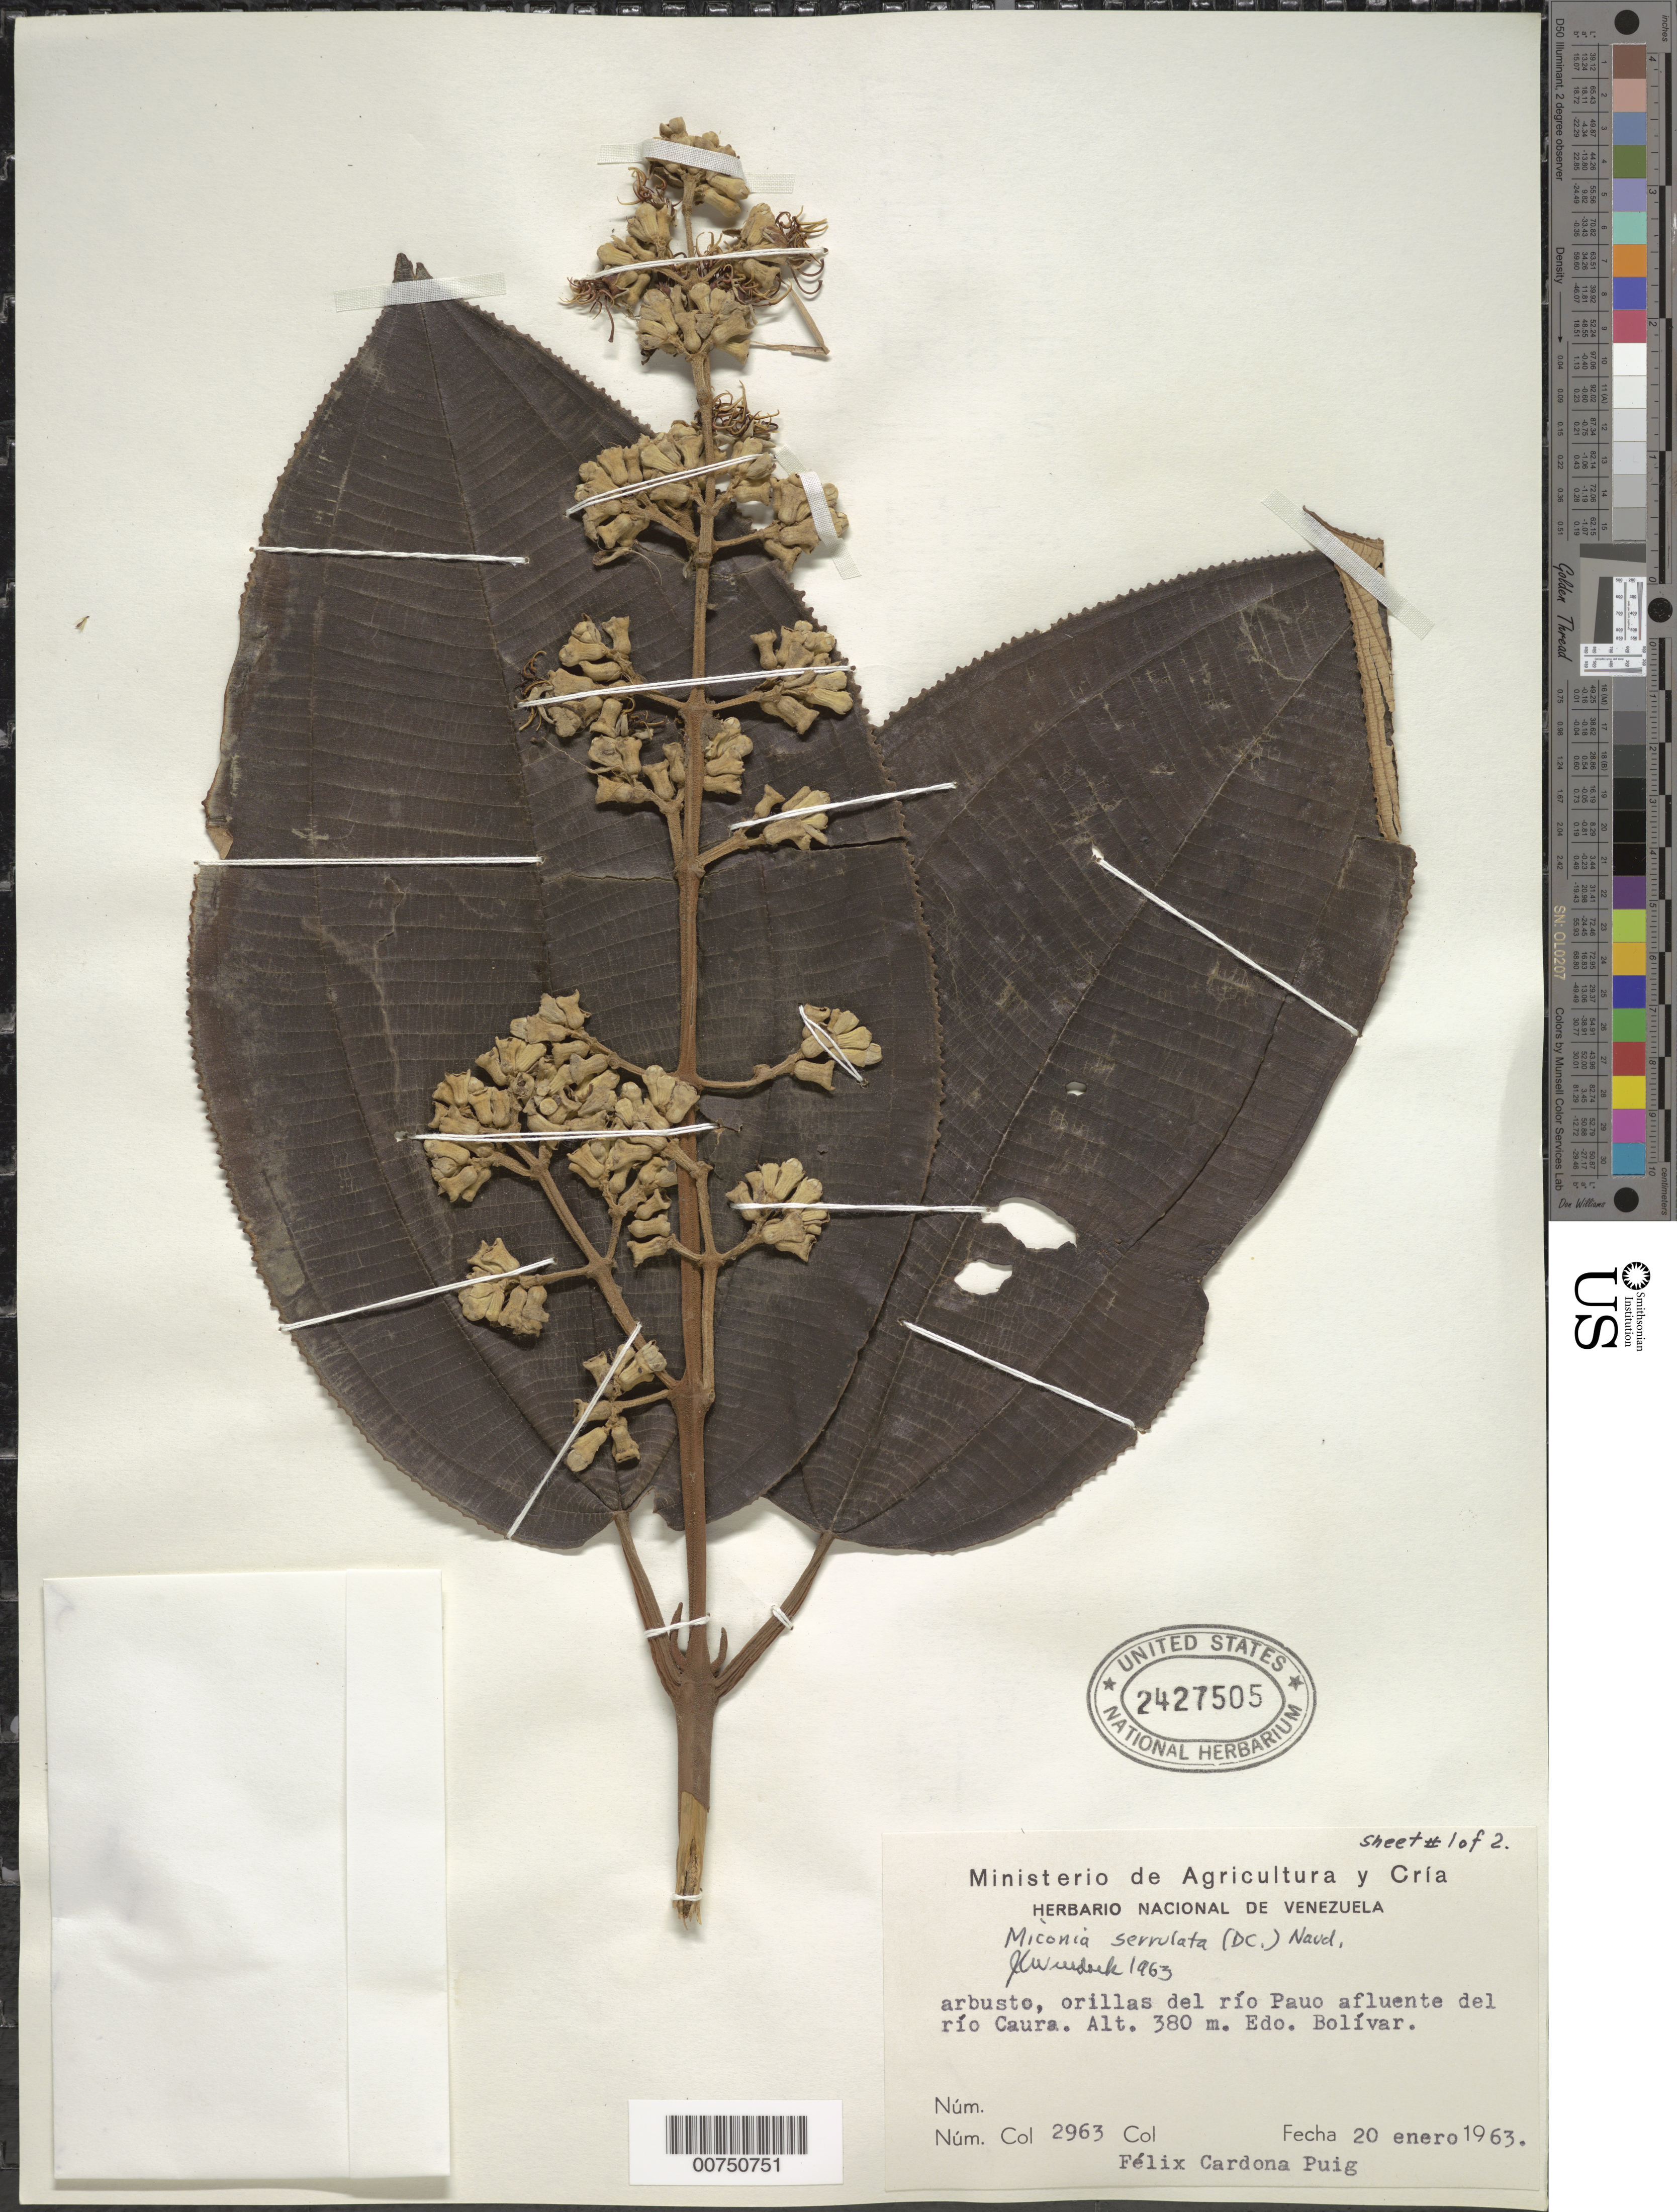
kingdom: Plantae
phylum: Tracheophyta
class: Magnoliopsida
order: Myrtales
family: Melastomataceae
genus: Miconia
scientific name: Miconia serrulata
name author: (DC.) Naudin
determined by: Wurdack, John J., (US), US (UNITED STATES)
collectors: F. Cardona Puig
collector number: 2963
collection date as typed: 20-Feb-63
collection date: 1963-02-20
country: Venezuela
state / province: Bolívar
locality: Río Pauo, tributario del Río Caura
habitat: Riverbank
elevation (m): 380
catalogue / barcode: US 2427505